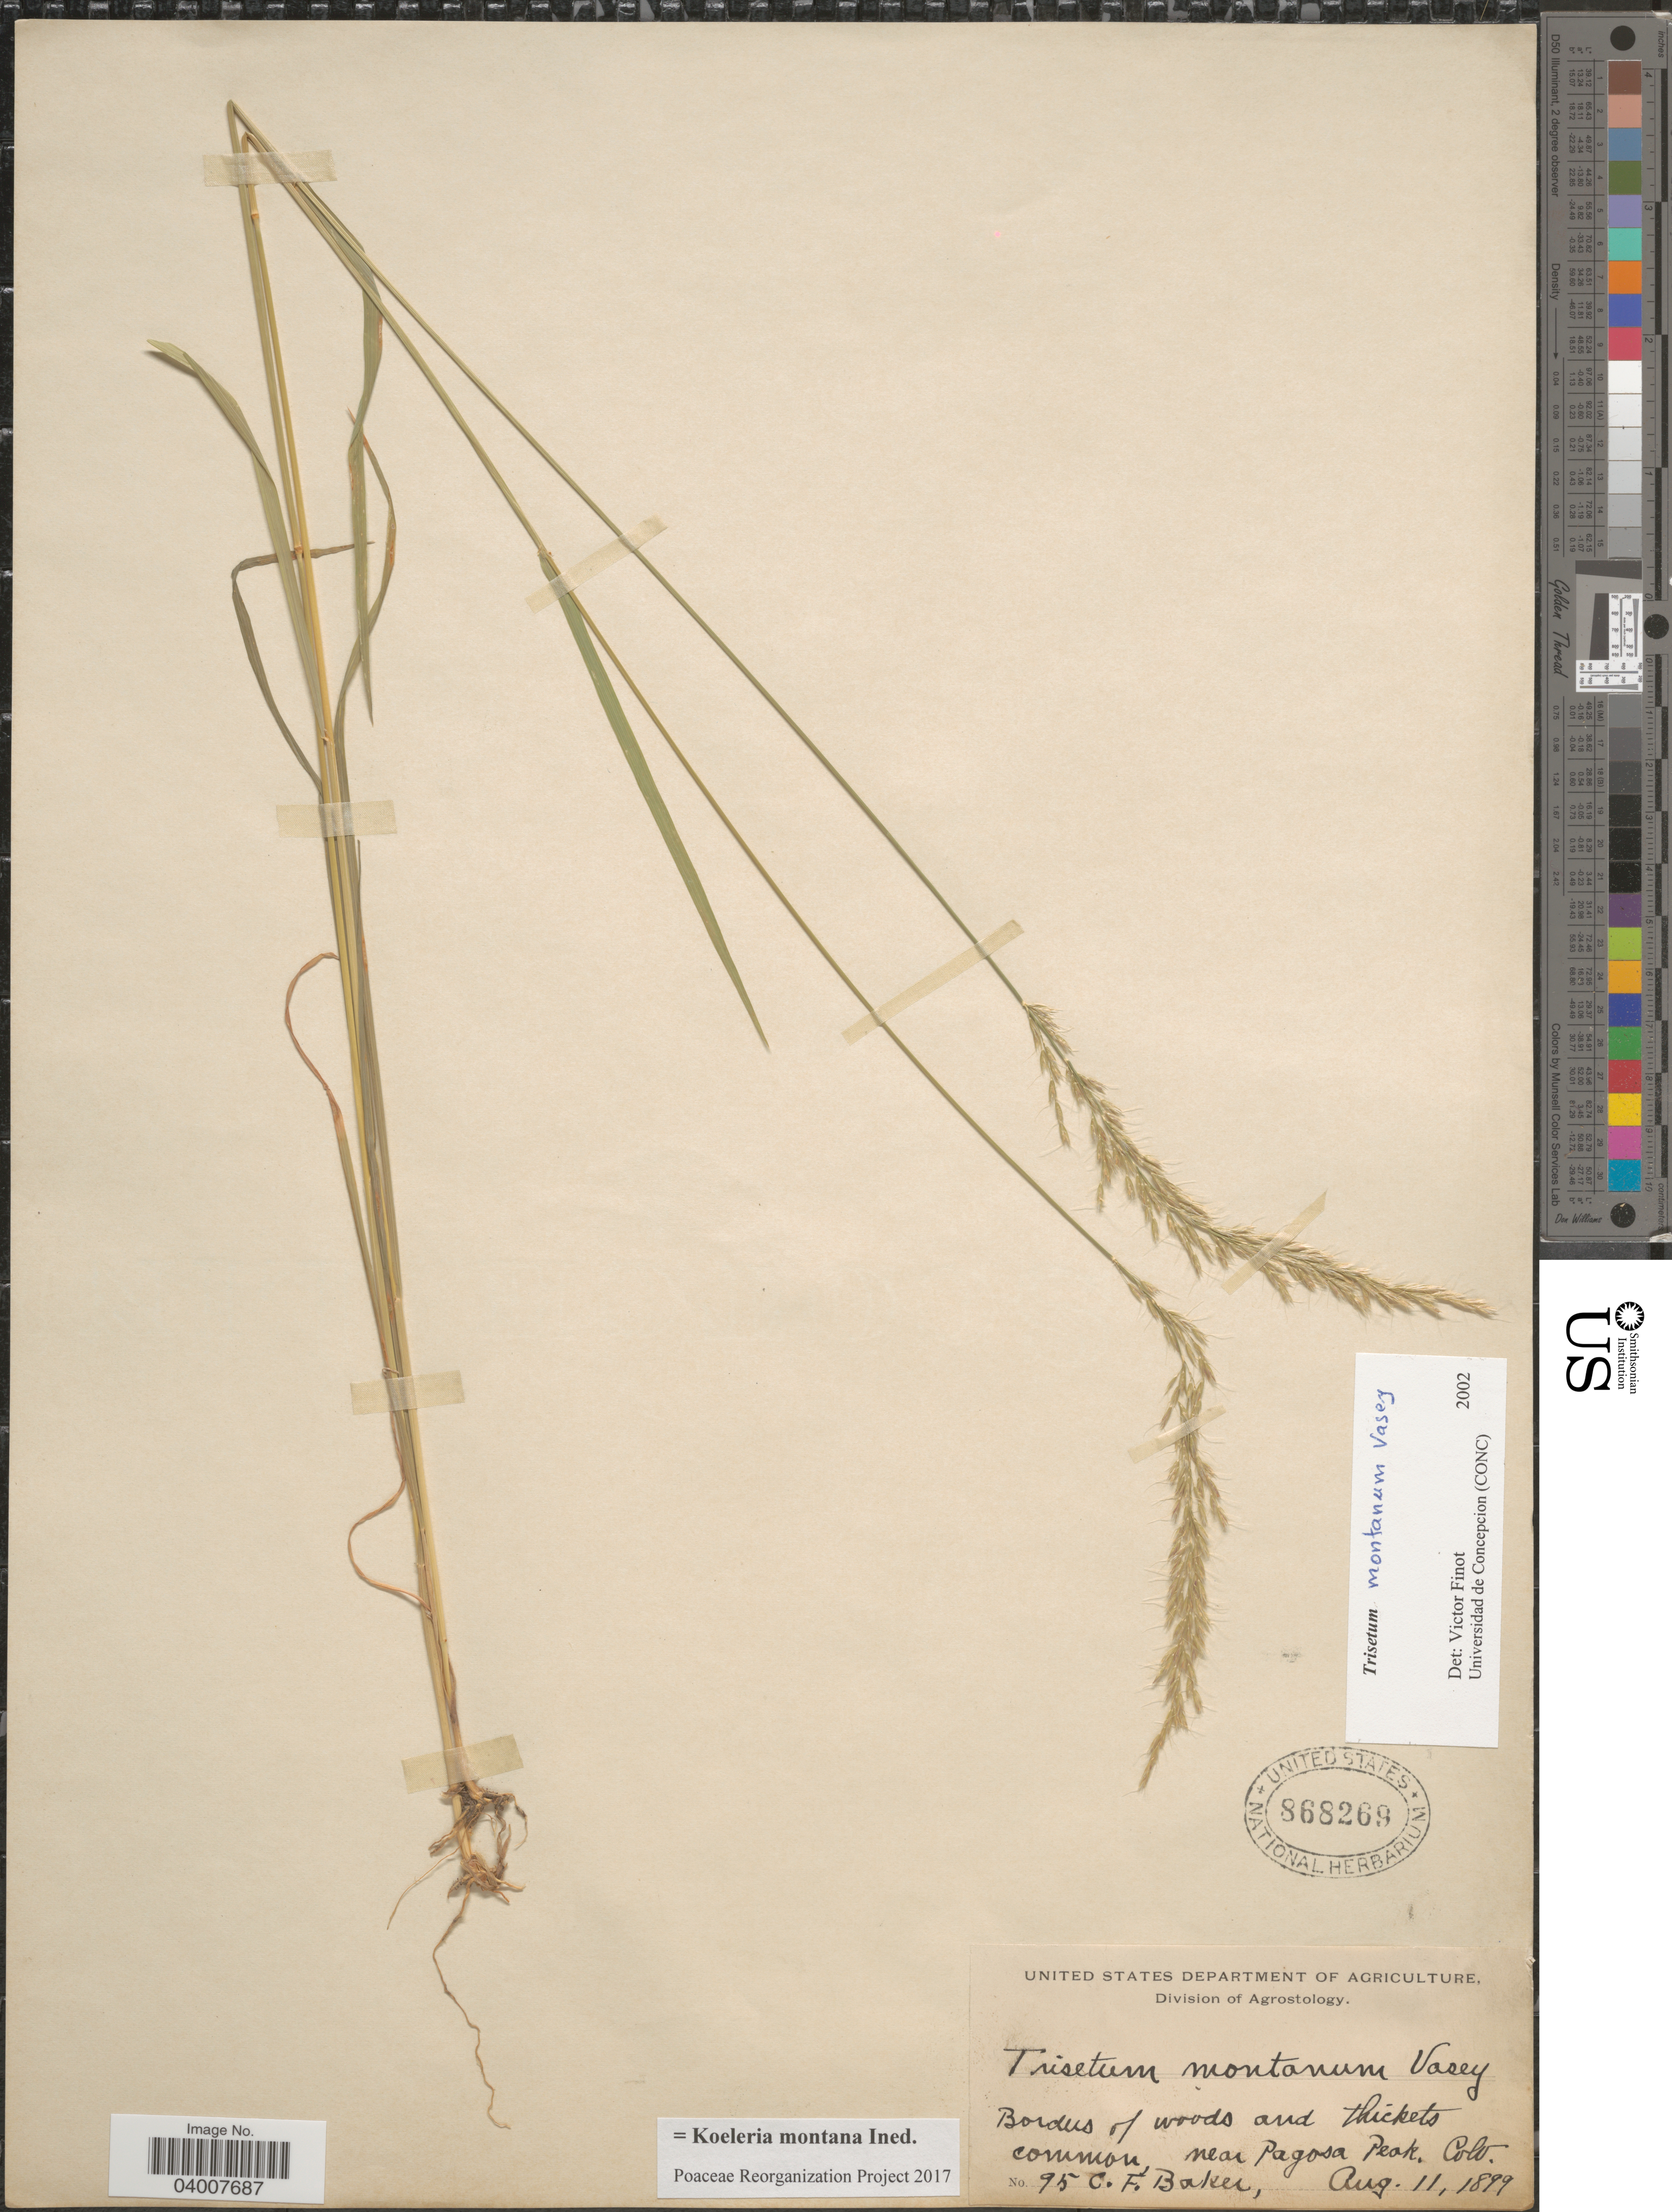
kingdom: Plantae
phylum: Tracheophyta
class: Liliopsida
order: Poales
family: Poaceae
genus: Koeleria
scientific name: Koeleria montana ined.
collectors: C. F. Baker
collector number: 95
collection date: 1899-08-11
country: United States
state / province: Colorado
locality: Near Pagosa Peak.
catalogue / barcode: US 868269